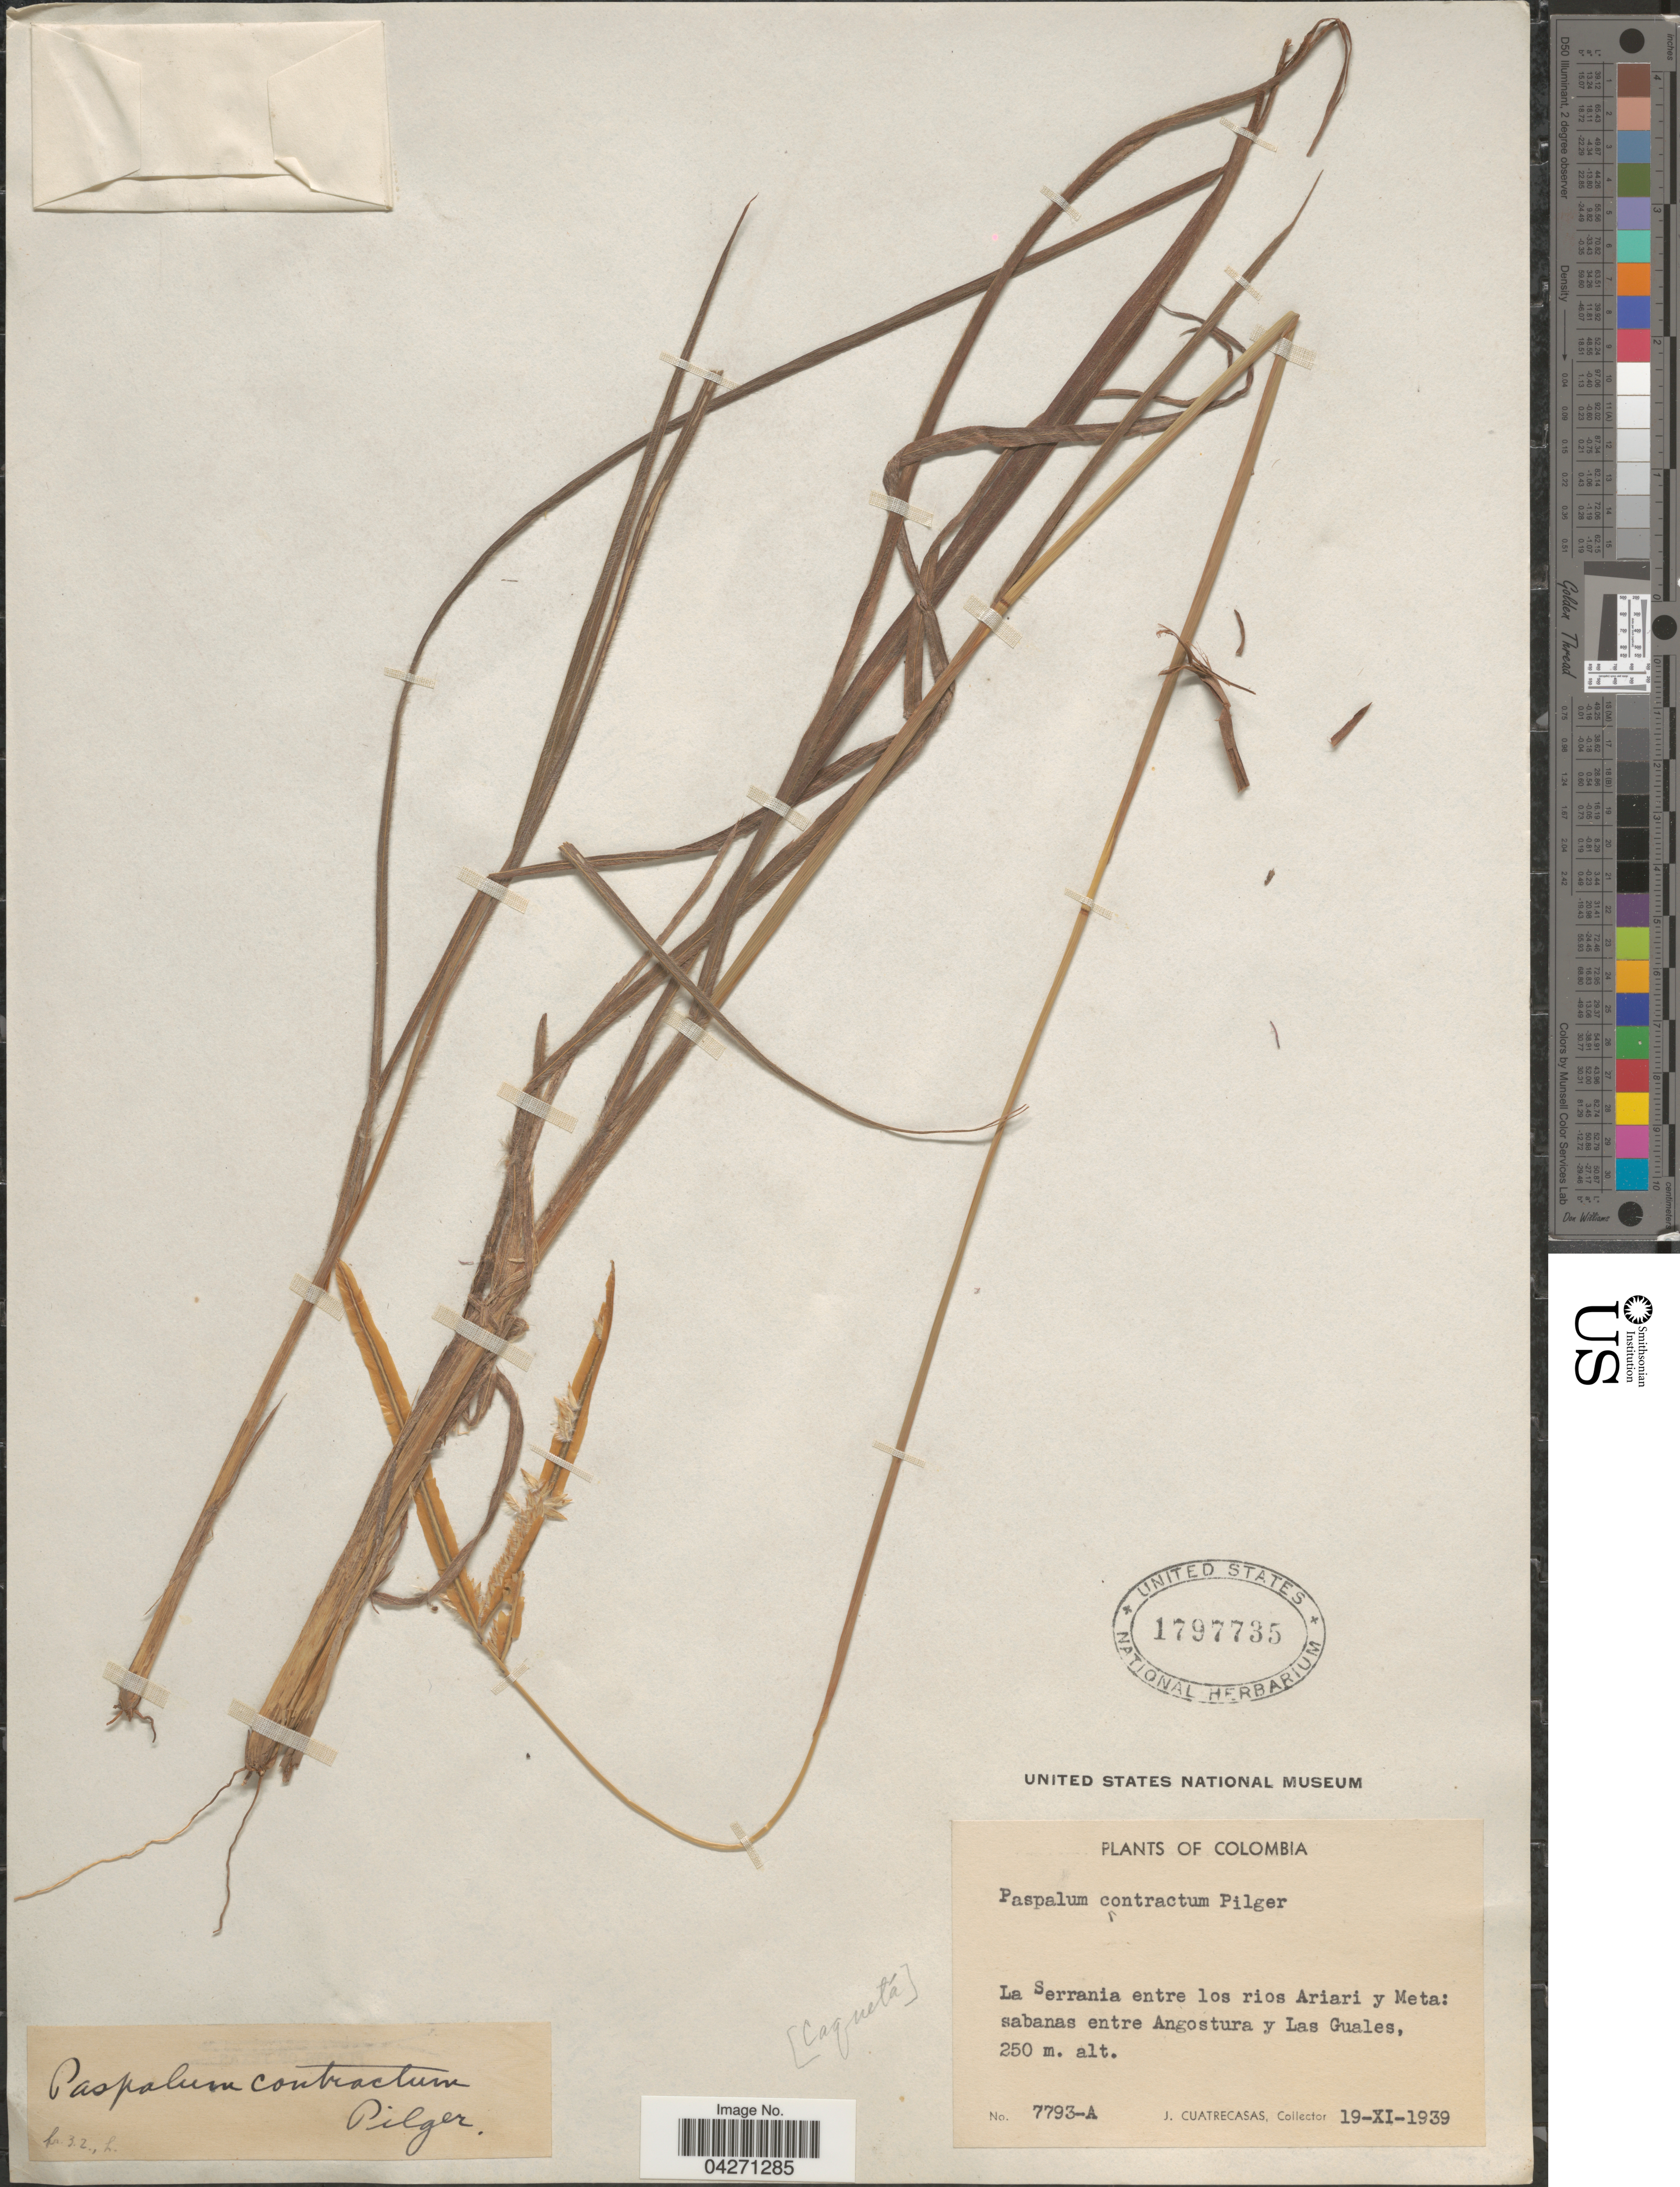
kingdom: Plantae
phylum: Tracheophyta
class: Liliopsida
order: Poales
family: Poaceae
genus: Paspalum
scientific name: Paspalum lanciflorum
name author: Trin.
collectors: J. Cuatrecasas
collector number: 7793-A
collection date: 1939-11-19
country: Colombia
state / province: Caquetá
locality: La Serrania entre los rios Ariari y Meta: sabanas entre Angostura y Las Guales.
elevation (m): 250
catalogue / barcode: US 1797735